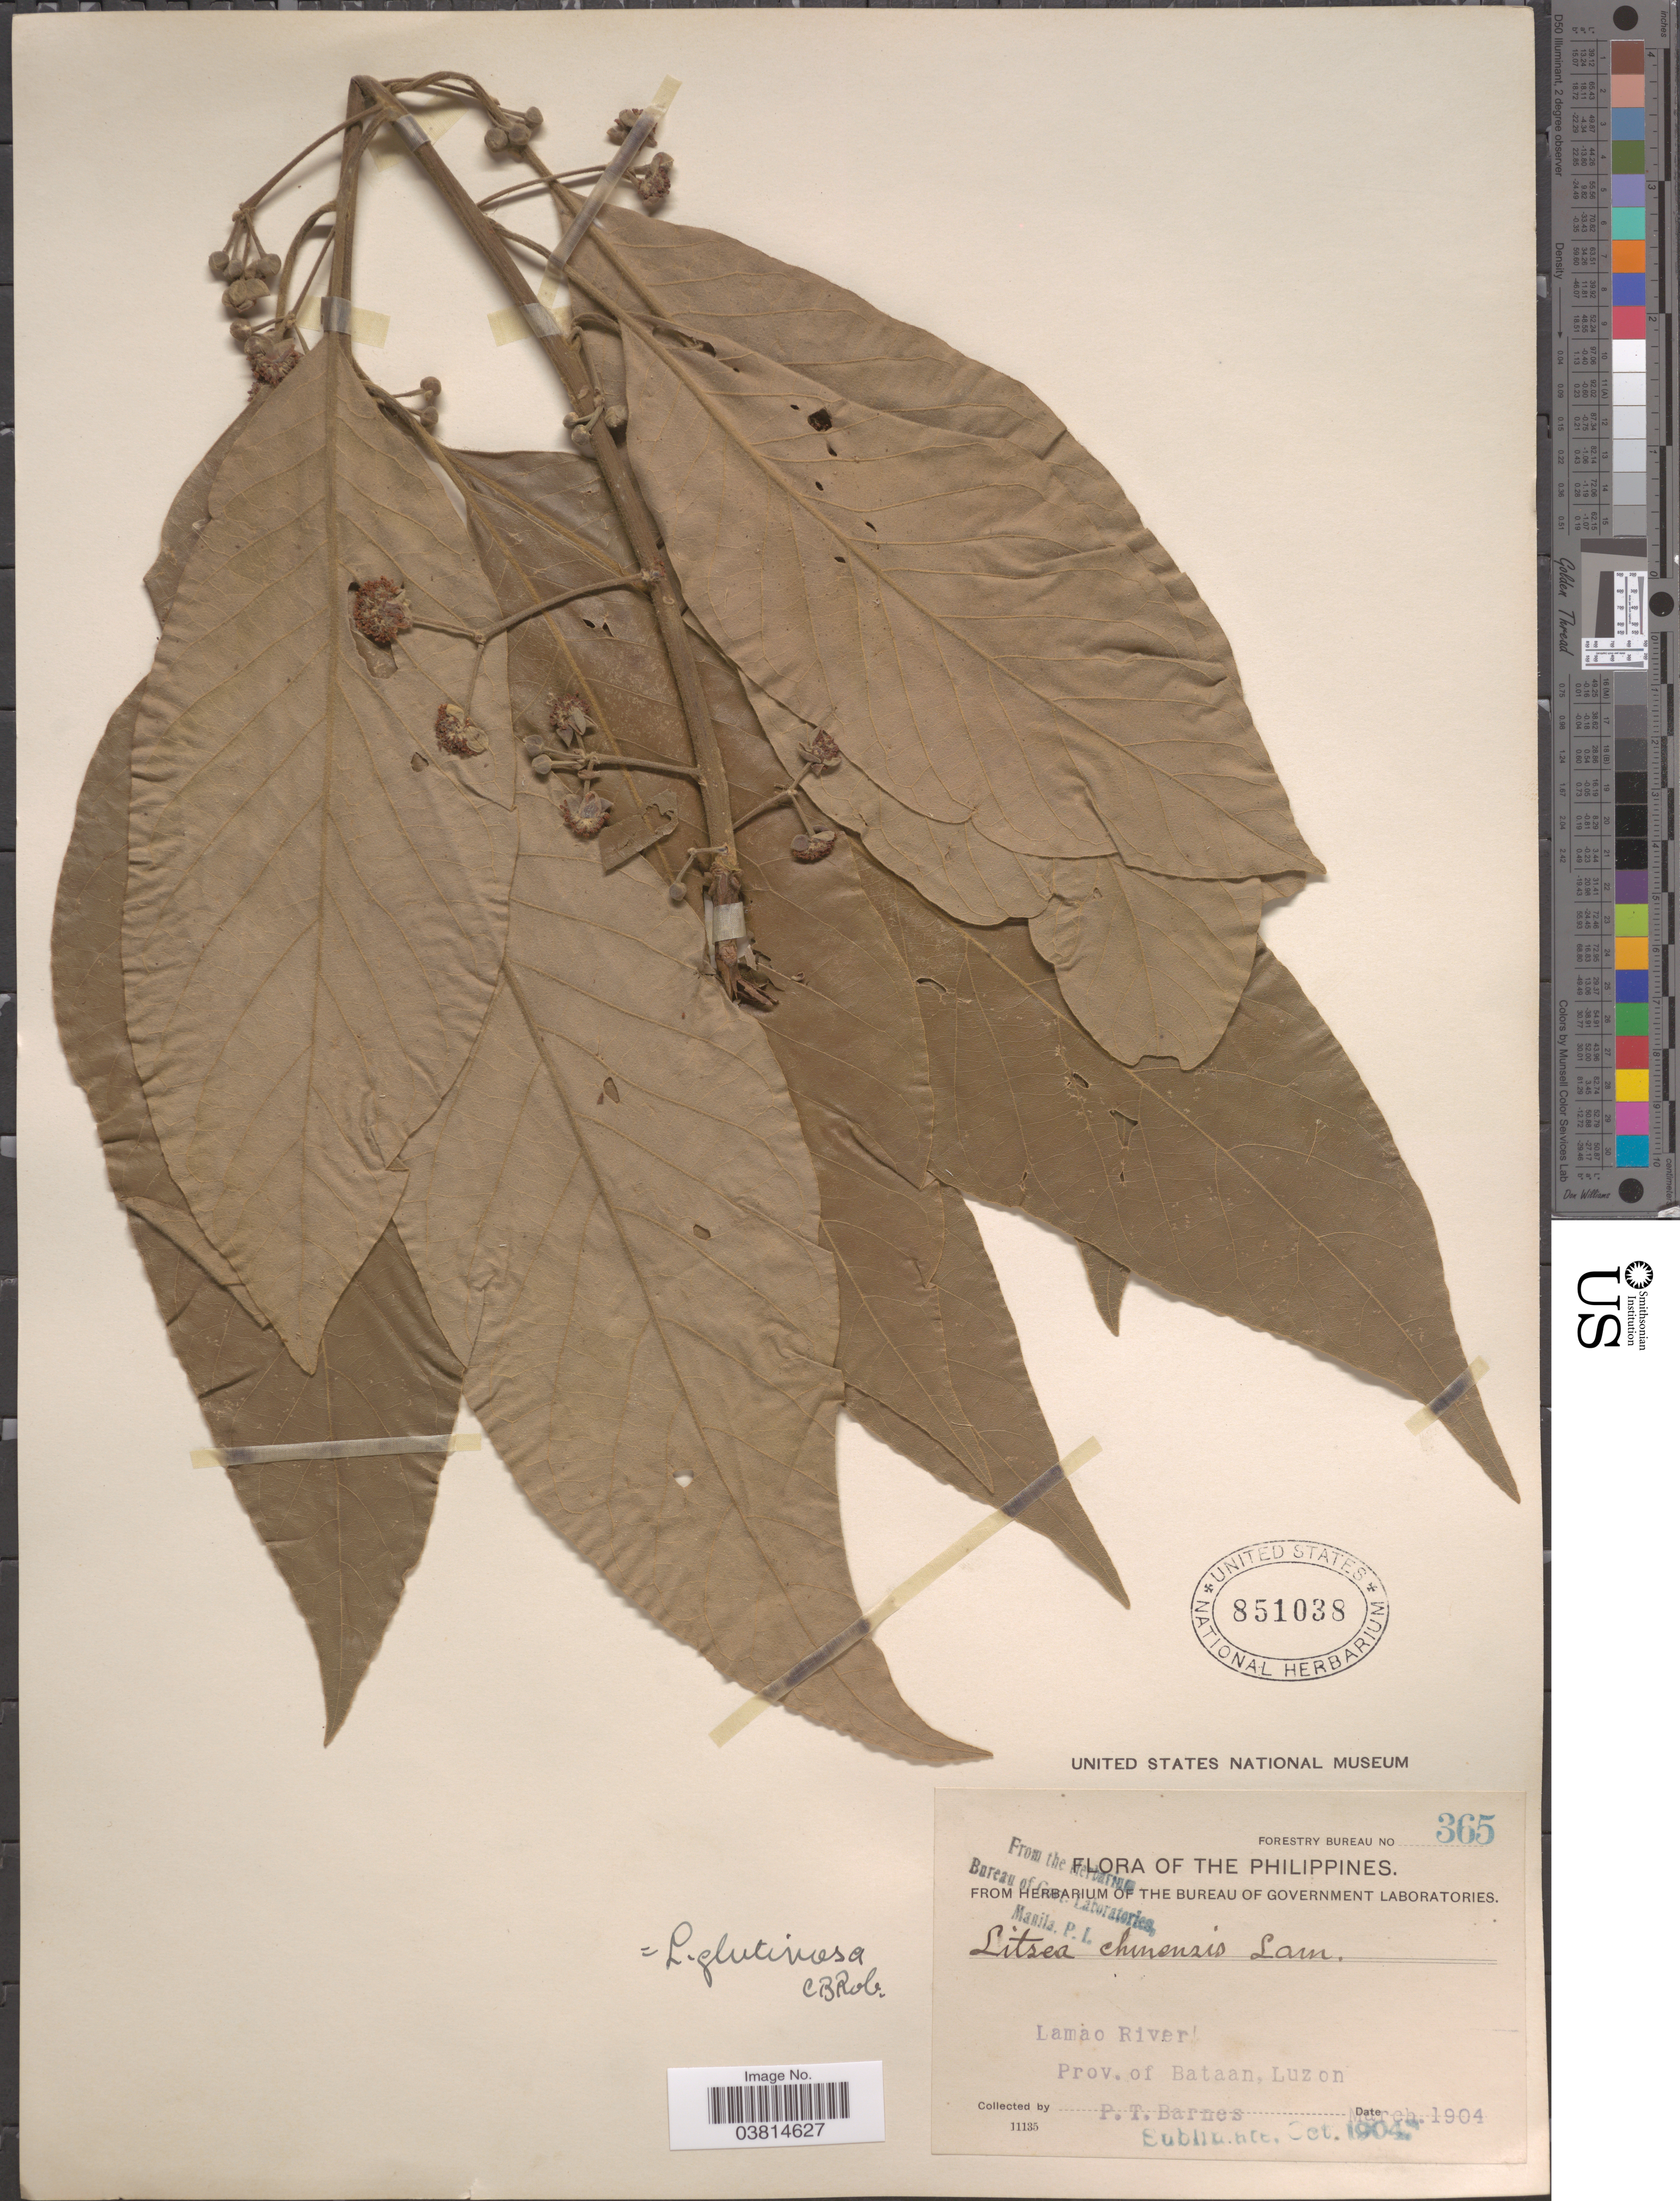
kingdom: Plantae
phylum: Tracheophyta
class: Magnoliopsida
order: Laurales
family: Lauraceae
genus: Litsea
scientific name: Litsea glutinosa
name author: (Lour.) C.B. Rob.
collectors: P. Barnes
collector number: Forestry Bureau 365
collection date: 1904-03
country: Philippines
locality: Lamao River. Prov. of Bataan, Luzon.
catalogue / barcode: US 851038